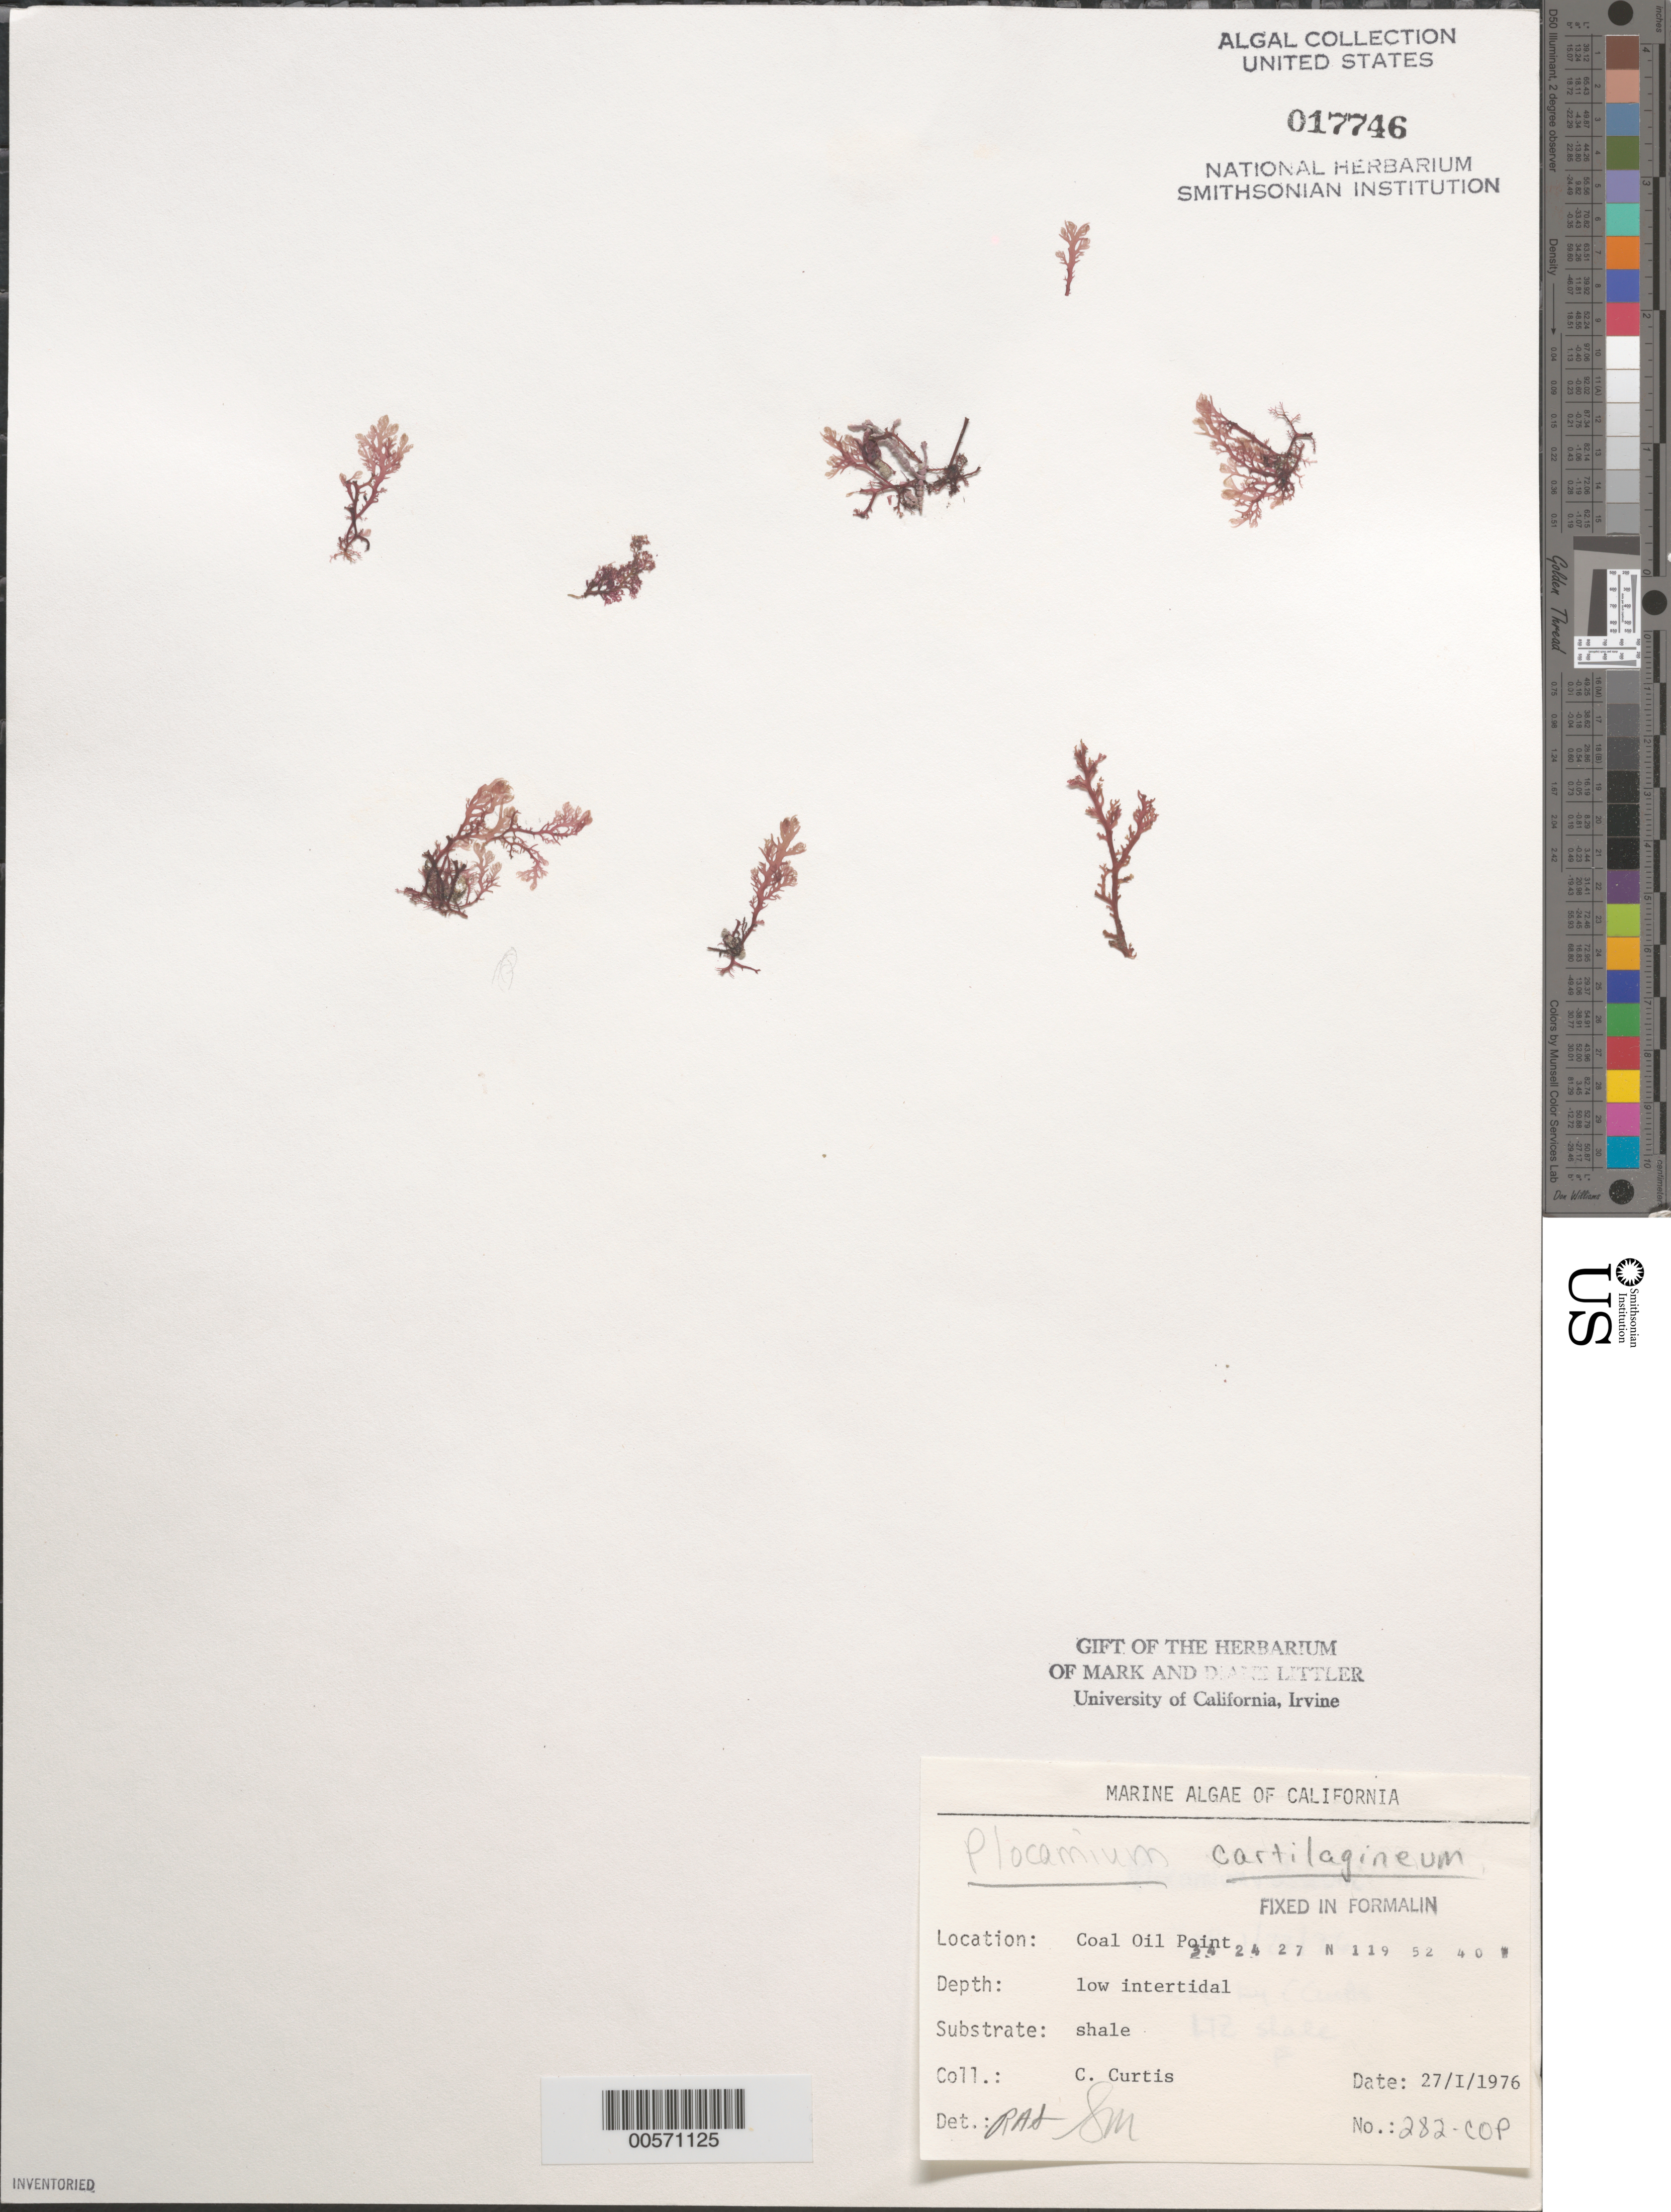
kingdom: Plantae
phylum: Rhodophyta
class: Florideophyceae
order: Plocamiales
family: Plocamiaceae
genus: Plocamium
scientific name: Plocamium cartilagineum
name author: (L.) P.S. Dixon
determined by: Sims, Robert H.; Murray, S. N.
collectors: C. Curtis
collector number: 282-cop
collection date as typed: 27 Jan 1976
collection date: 1976-01-27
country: United States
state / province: California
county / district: Santa Barbara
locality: Coal Oil Point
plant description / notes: BLM-SOCALBIGHT Rocky Intertidal Survey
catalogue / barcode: US 17746